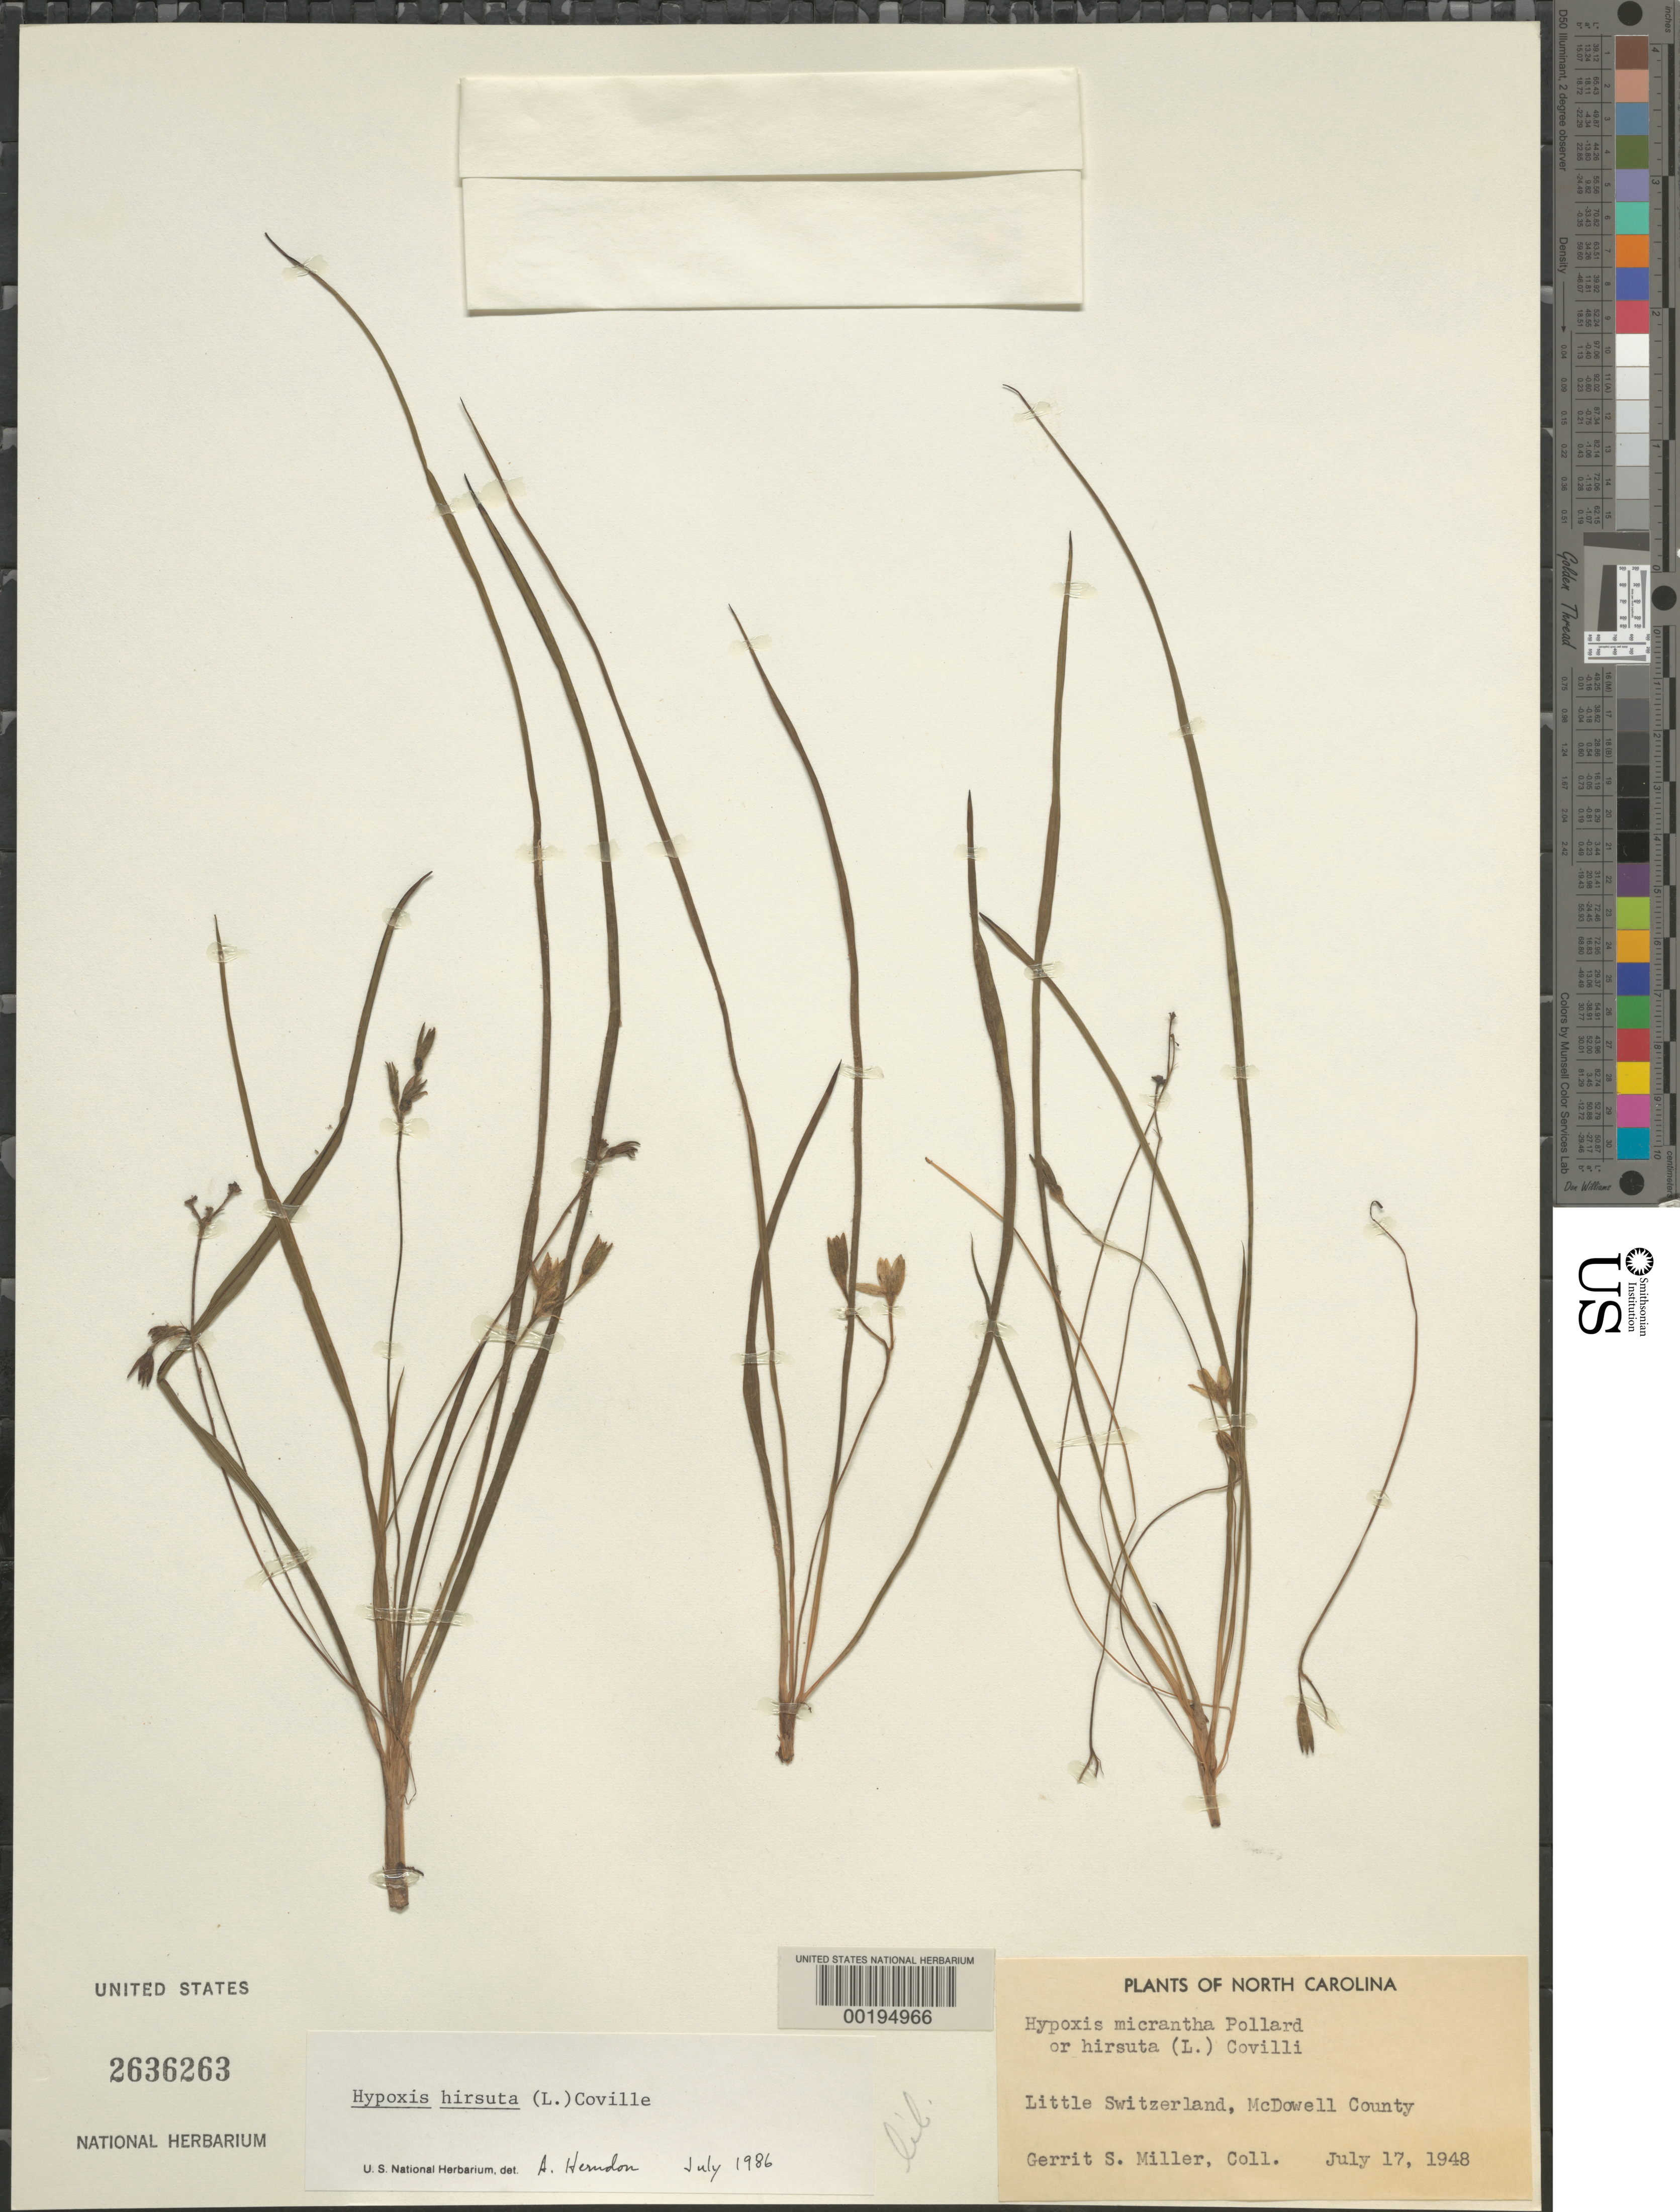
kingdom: Plantae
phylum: Tracheophyta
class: Liliopsida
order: Asparagales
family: Hypoxidaceae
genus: Hypoxis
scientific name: Hypoxis hirsuta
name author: (L.) Coville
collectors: G. S. Miller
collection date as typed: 17 Jul 1948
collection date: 1948-07-17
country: United States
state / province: North Carolina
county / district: Mcdowell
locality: Little switzerland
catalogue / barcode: US 2636263